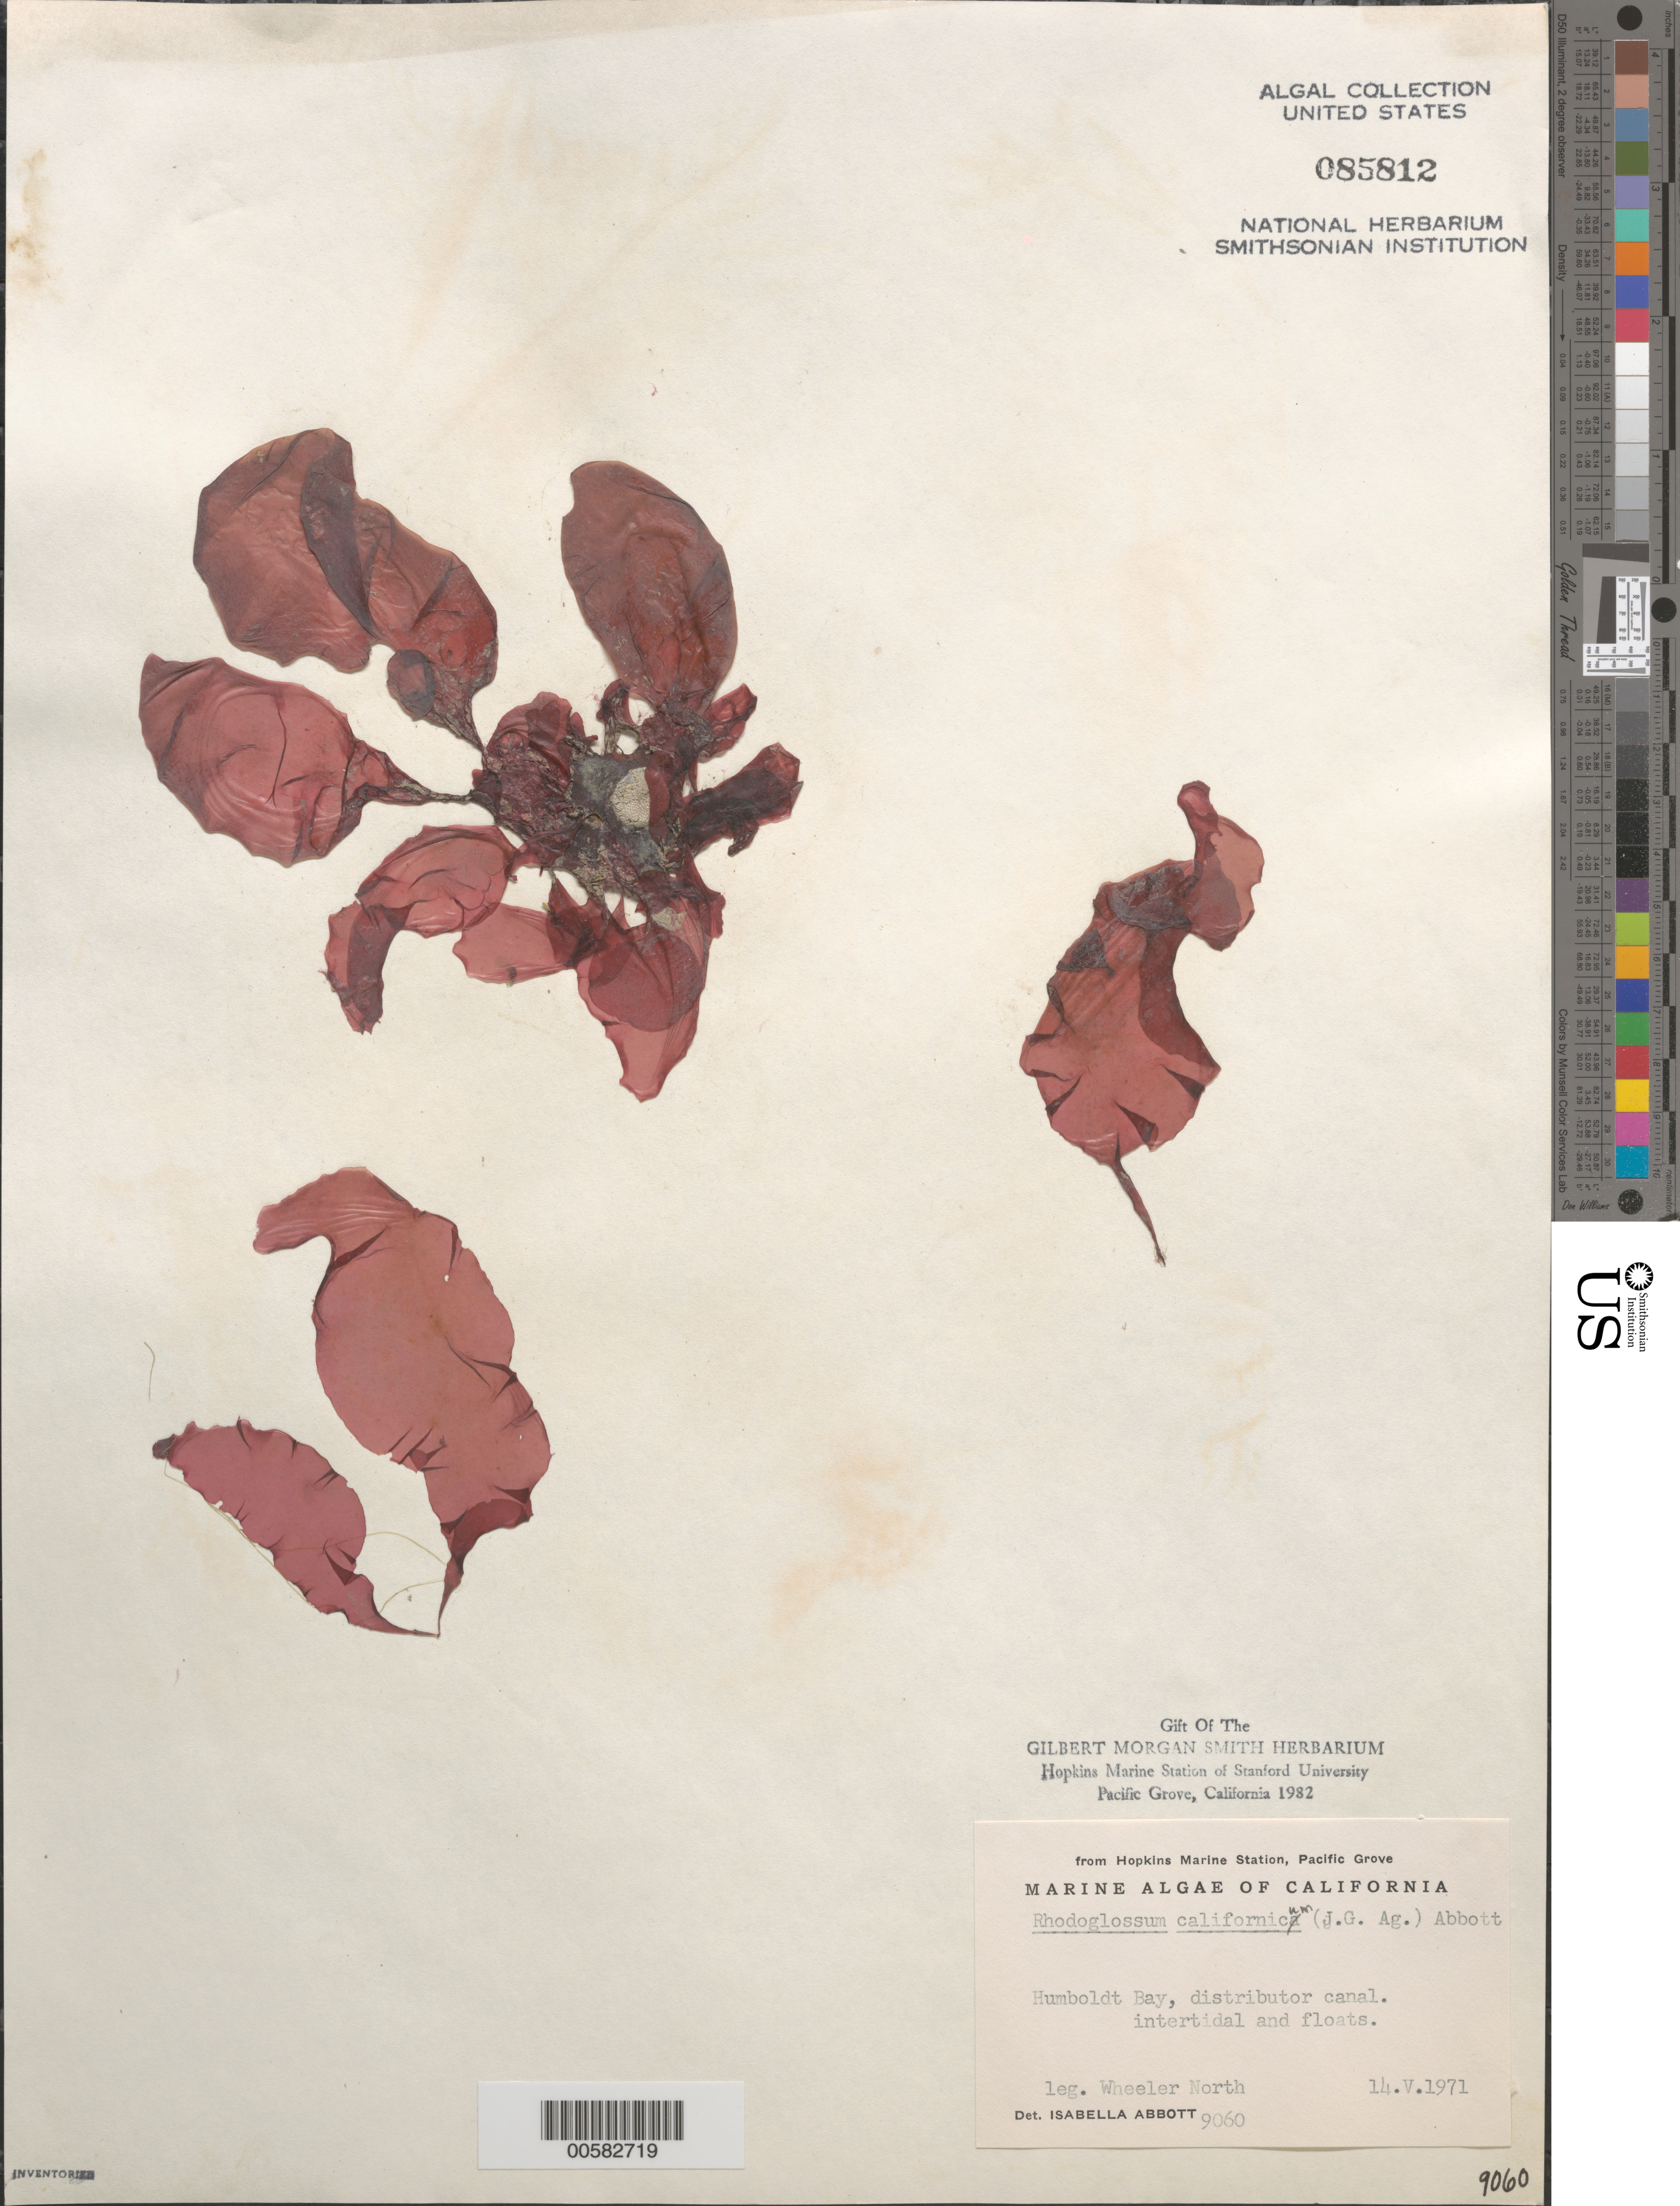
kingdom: Plantae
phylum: Rhodophyta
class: Florideophyceae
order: Gigartinales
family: Gigartinaceae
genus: Mazzaella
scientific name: Mazzaella californica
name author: (J. Agardh) G. De Toni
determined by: Algae name updating Project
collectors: W. North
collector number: IAA 9060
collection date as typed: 14 May 1971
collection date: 1971-05-14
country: United States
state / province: California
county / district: Humboldt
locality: Humboldt Bay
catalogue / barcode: US 85812